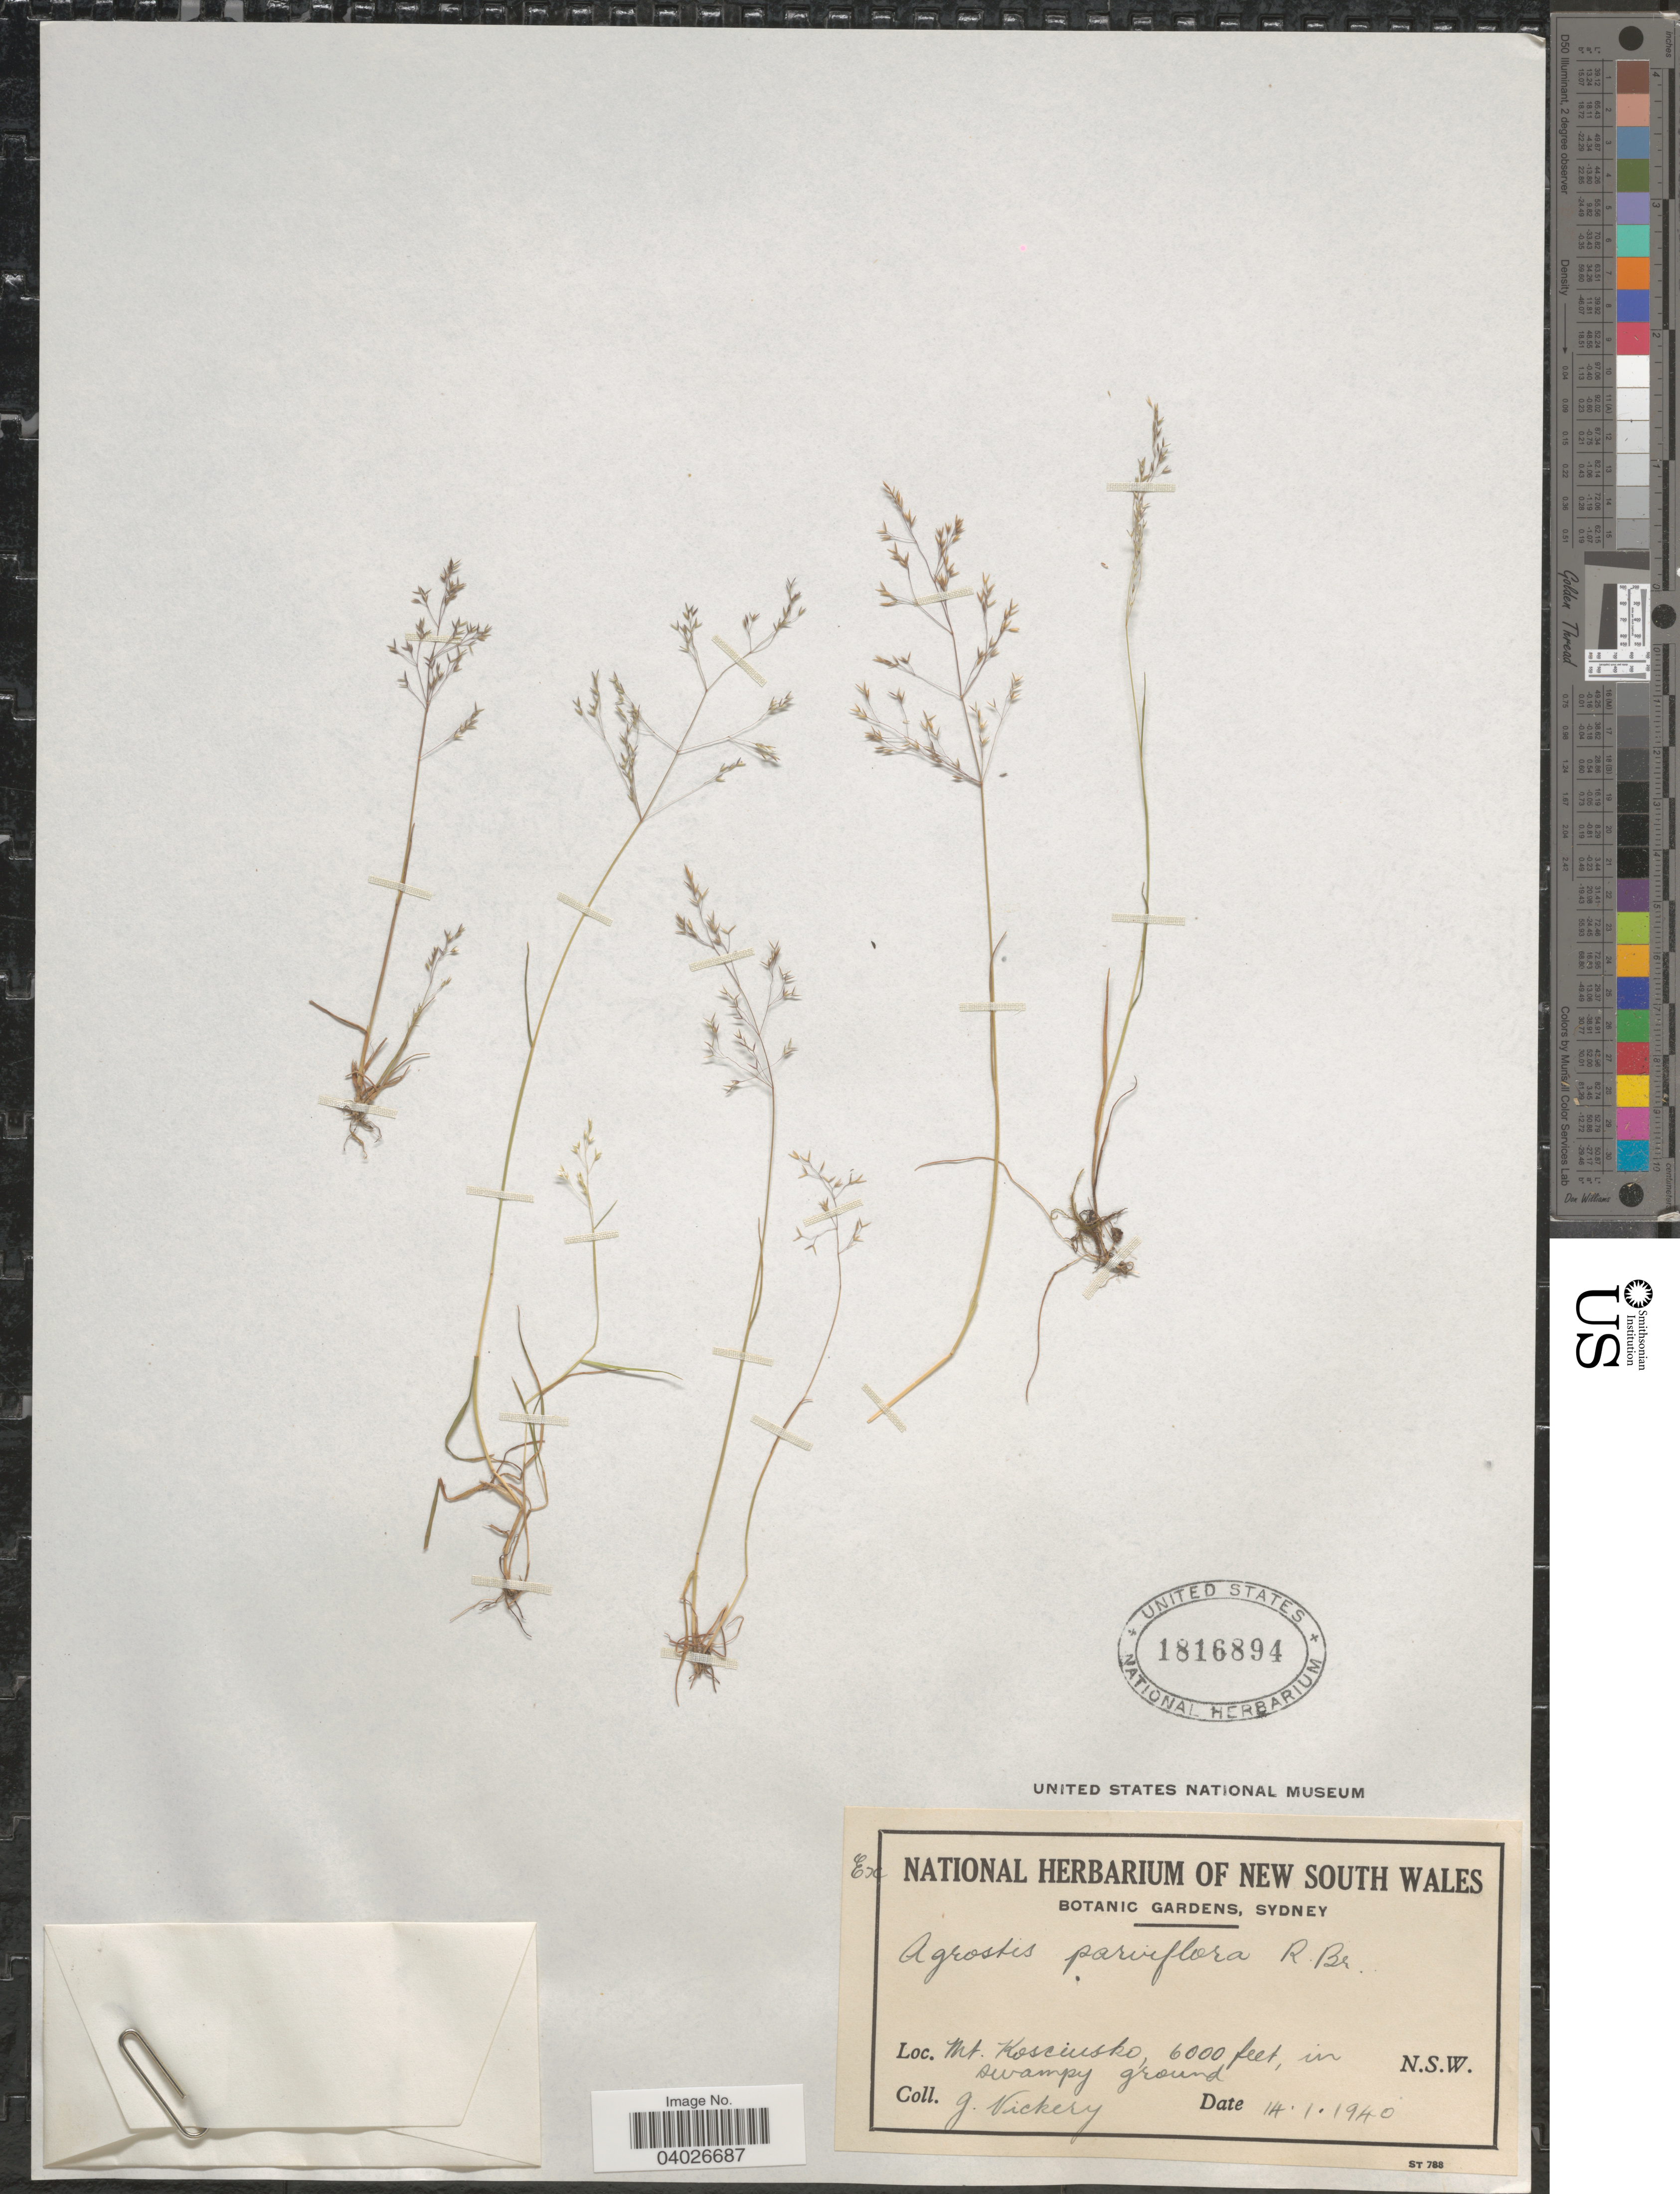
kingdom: Plantae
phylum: Tracheophyta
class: Liliopsida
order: Poales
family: Poaceae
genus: Agrostis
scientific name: Agrostis parviflora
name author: R. Br.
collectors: J. Vickery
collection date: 1940-01-14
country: Australia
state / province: New South Wales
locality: Mt. Kosciusko, in swampy ground.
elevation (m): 1829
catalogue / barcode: US 1816894